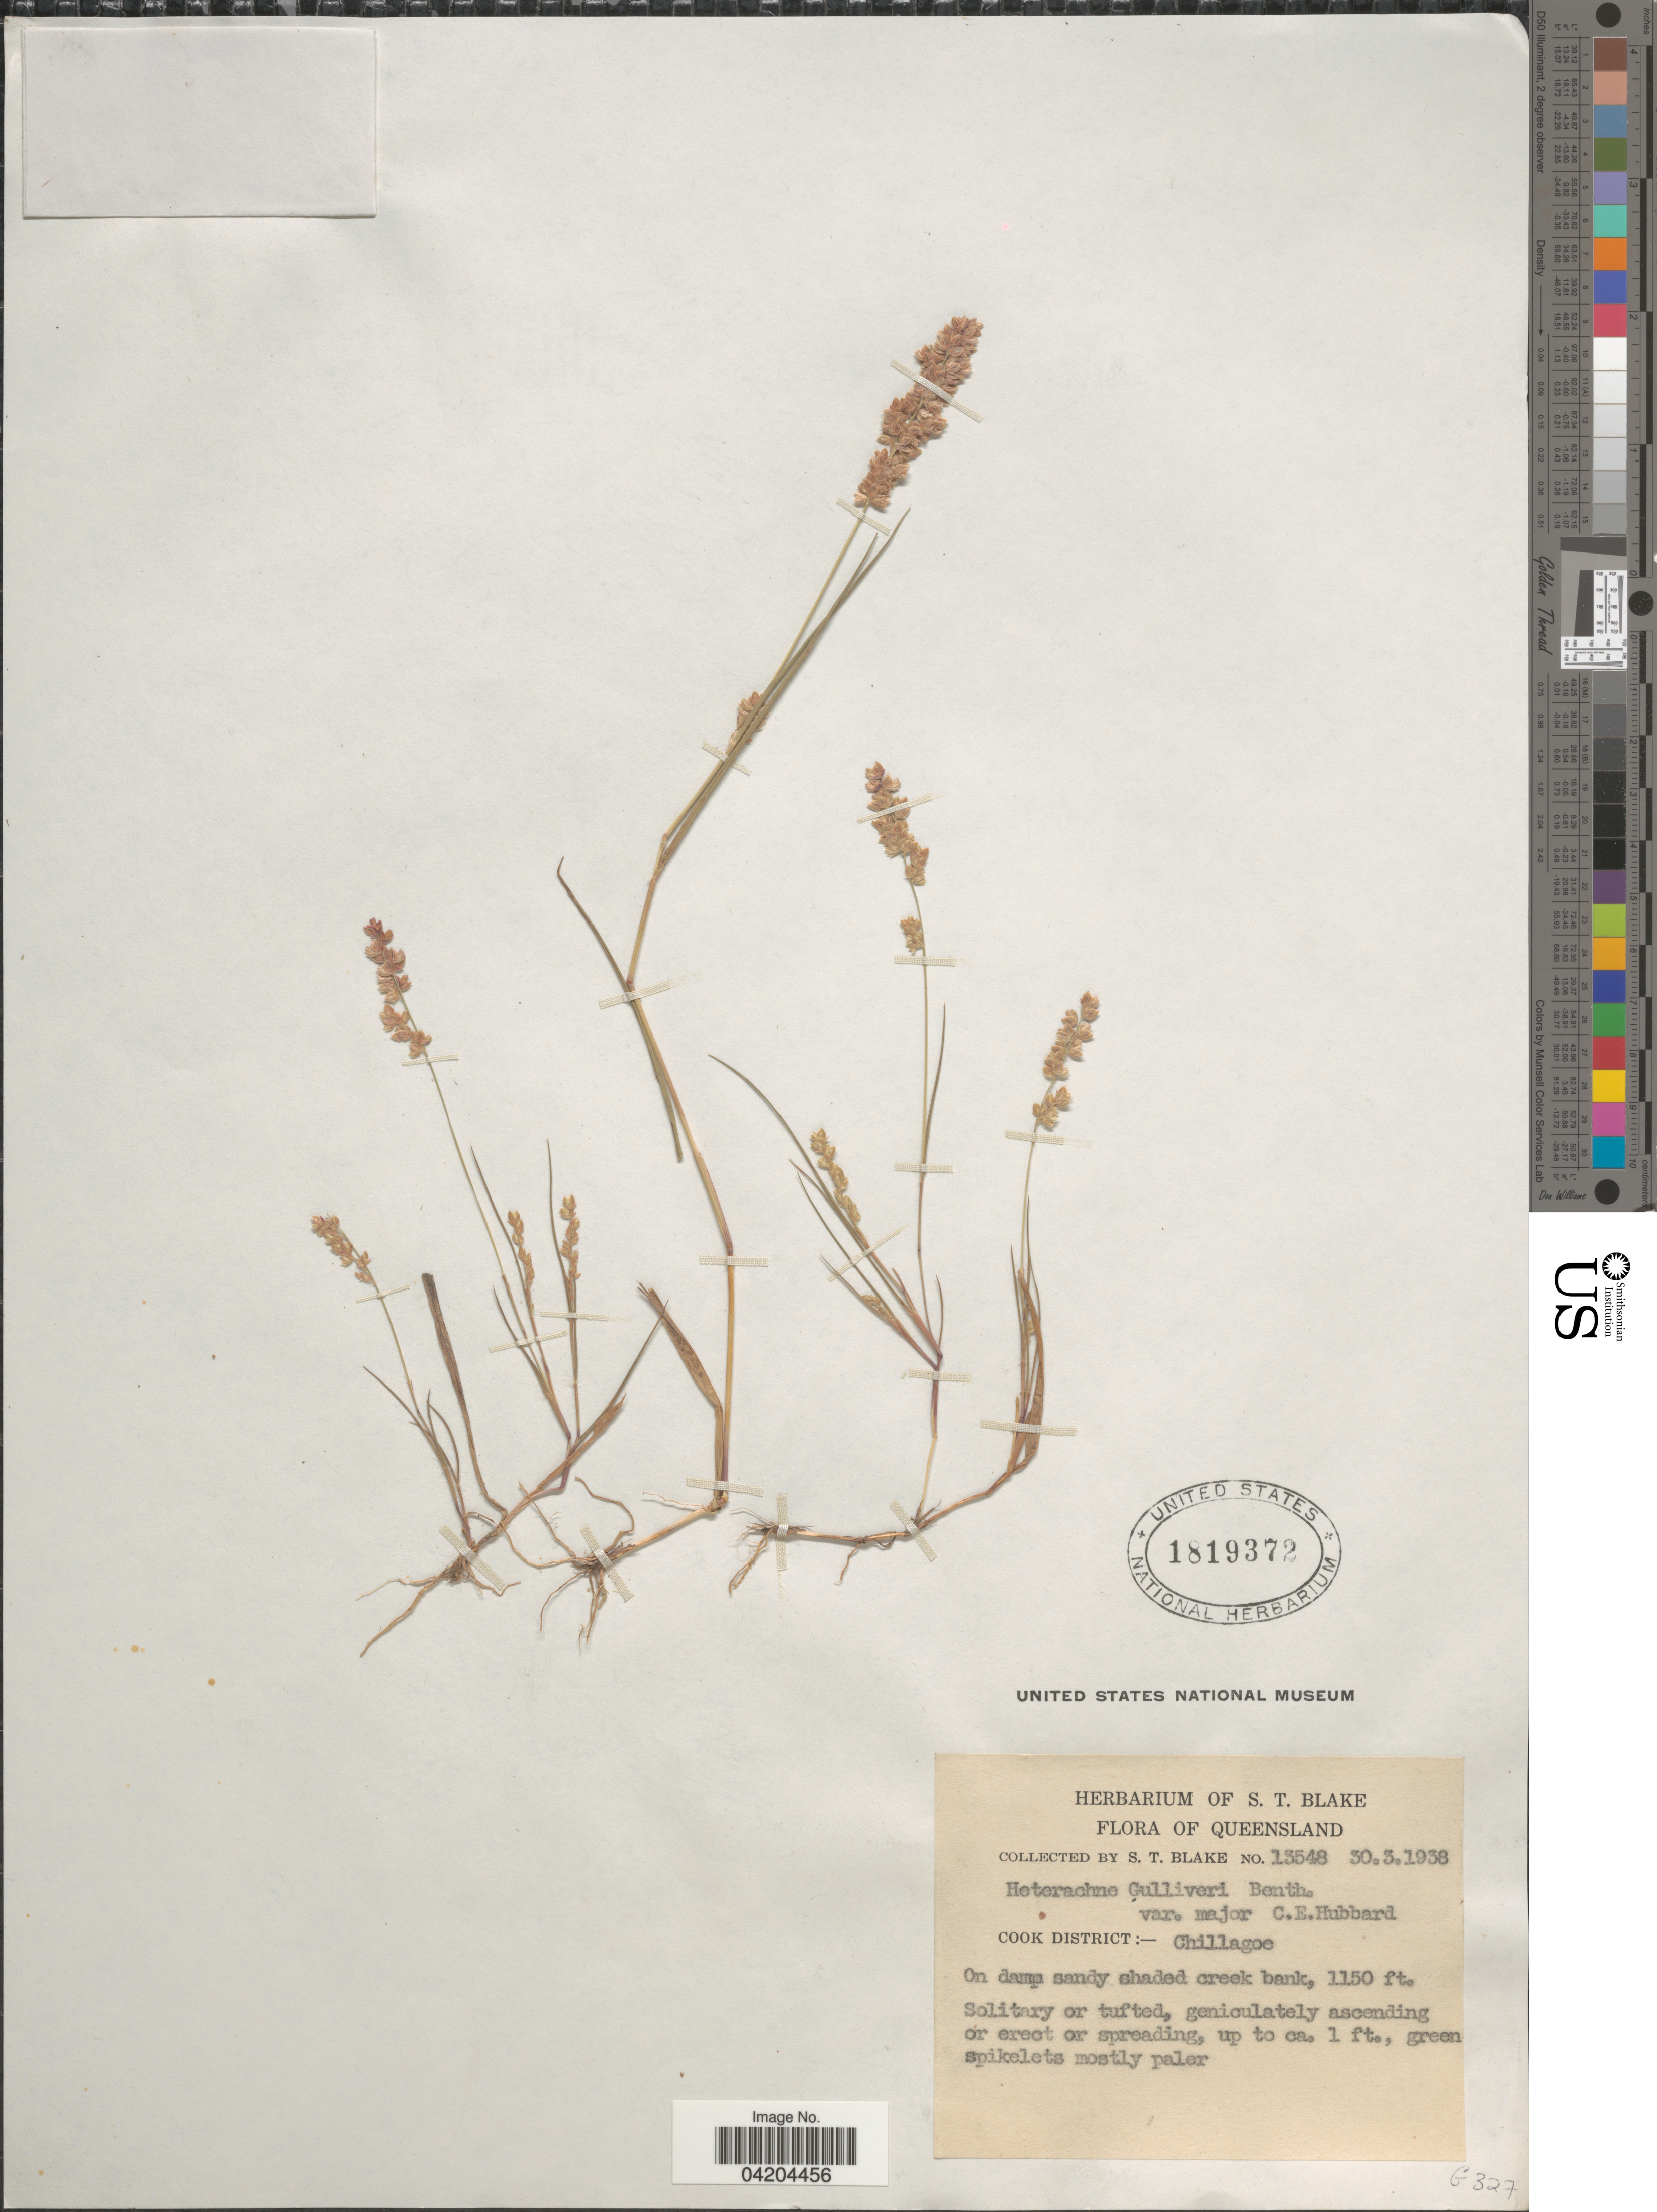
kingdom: Plantae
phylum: Tracheophyta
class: Liliopsida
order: Poales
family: Poaceae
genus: Eragrostis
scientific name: Eragrostis lilliputiana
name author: R.L. Barrett & P.M. Peterson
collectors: S. T. Blake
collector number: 13548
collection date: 1938-03-30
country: Australia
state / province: Queensland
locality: Cook District:- Chillagoe.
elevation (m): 351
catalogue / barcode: US 1819372